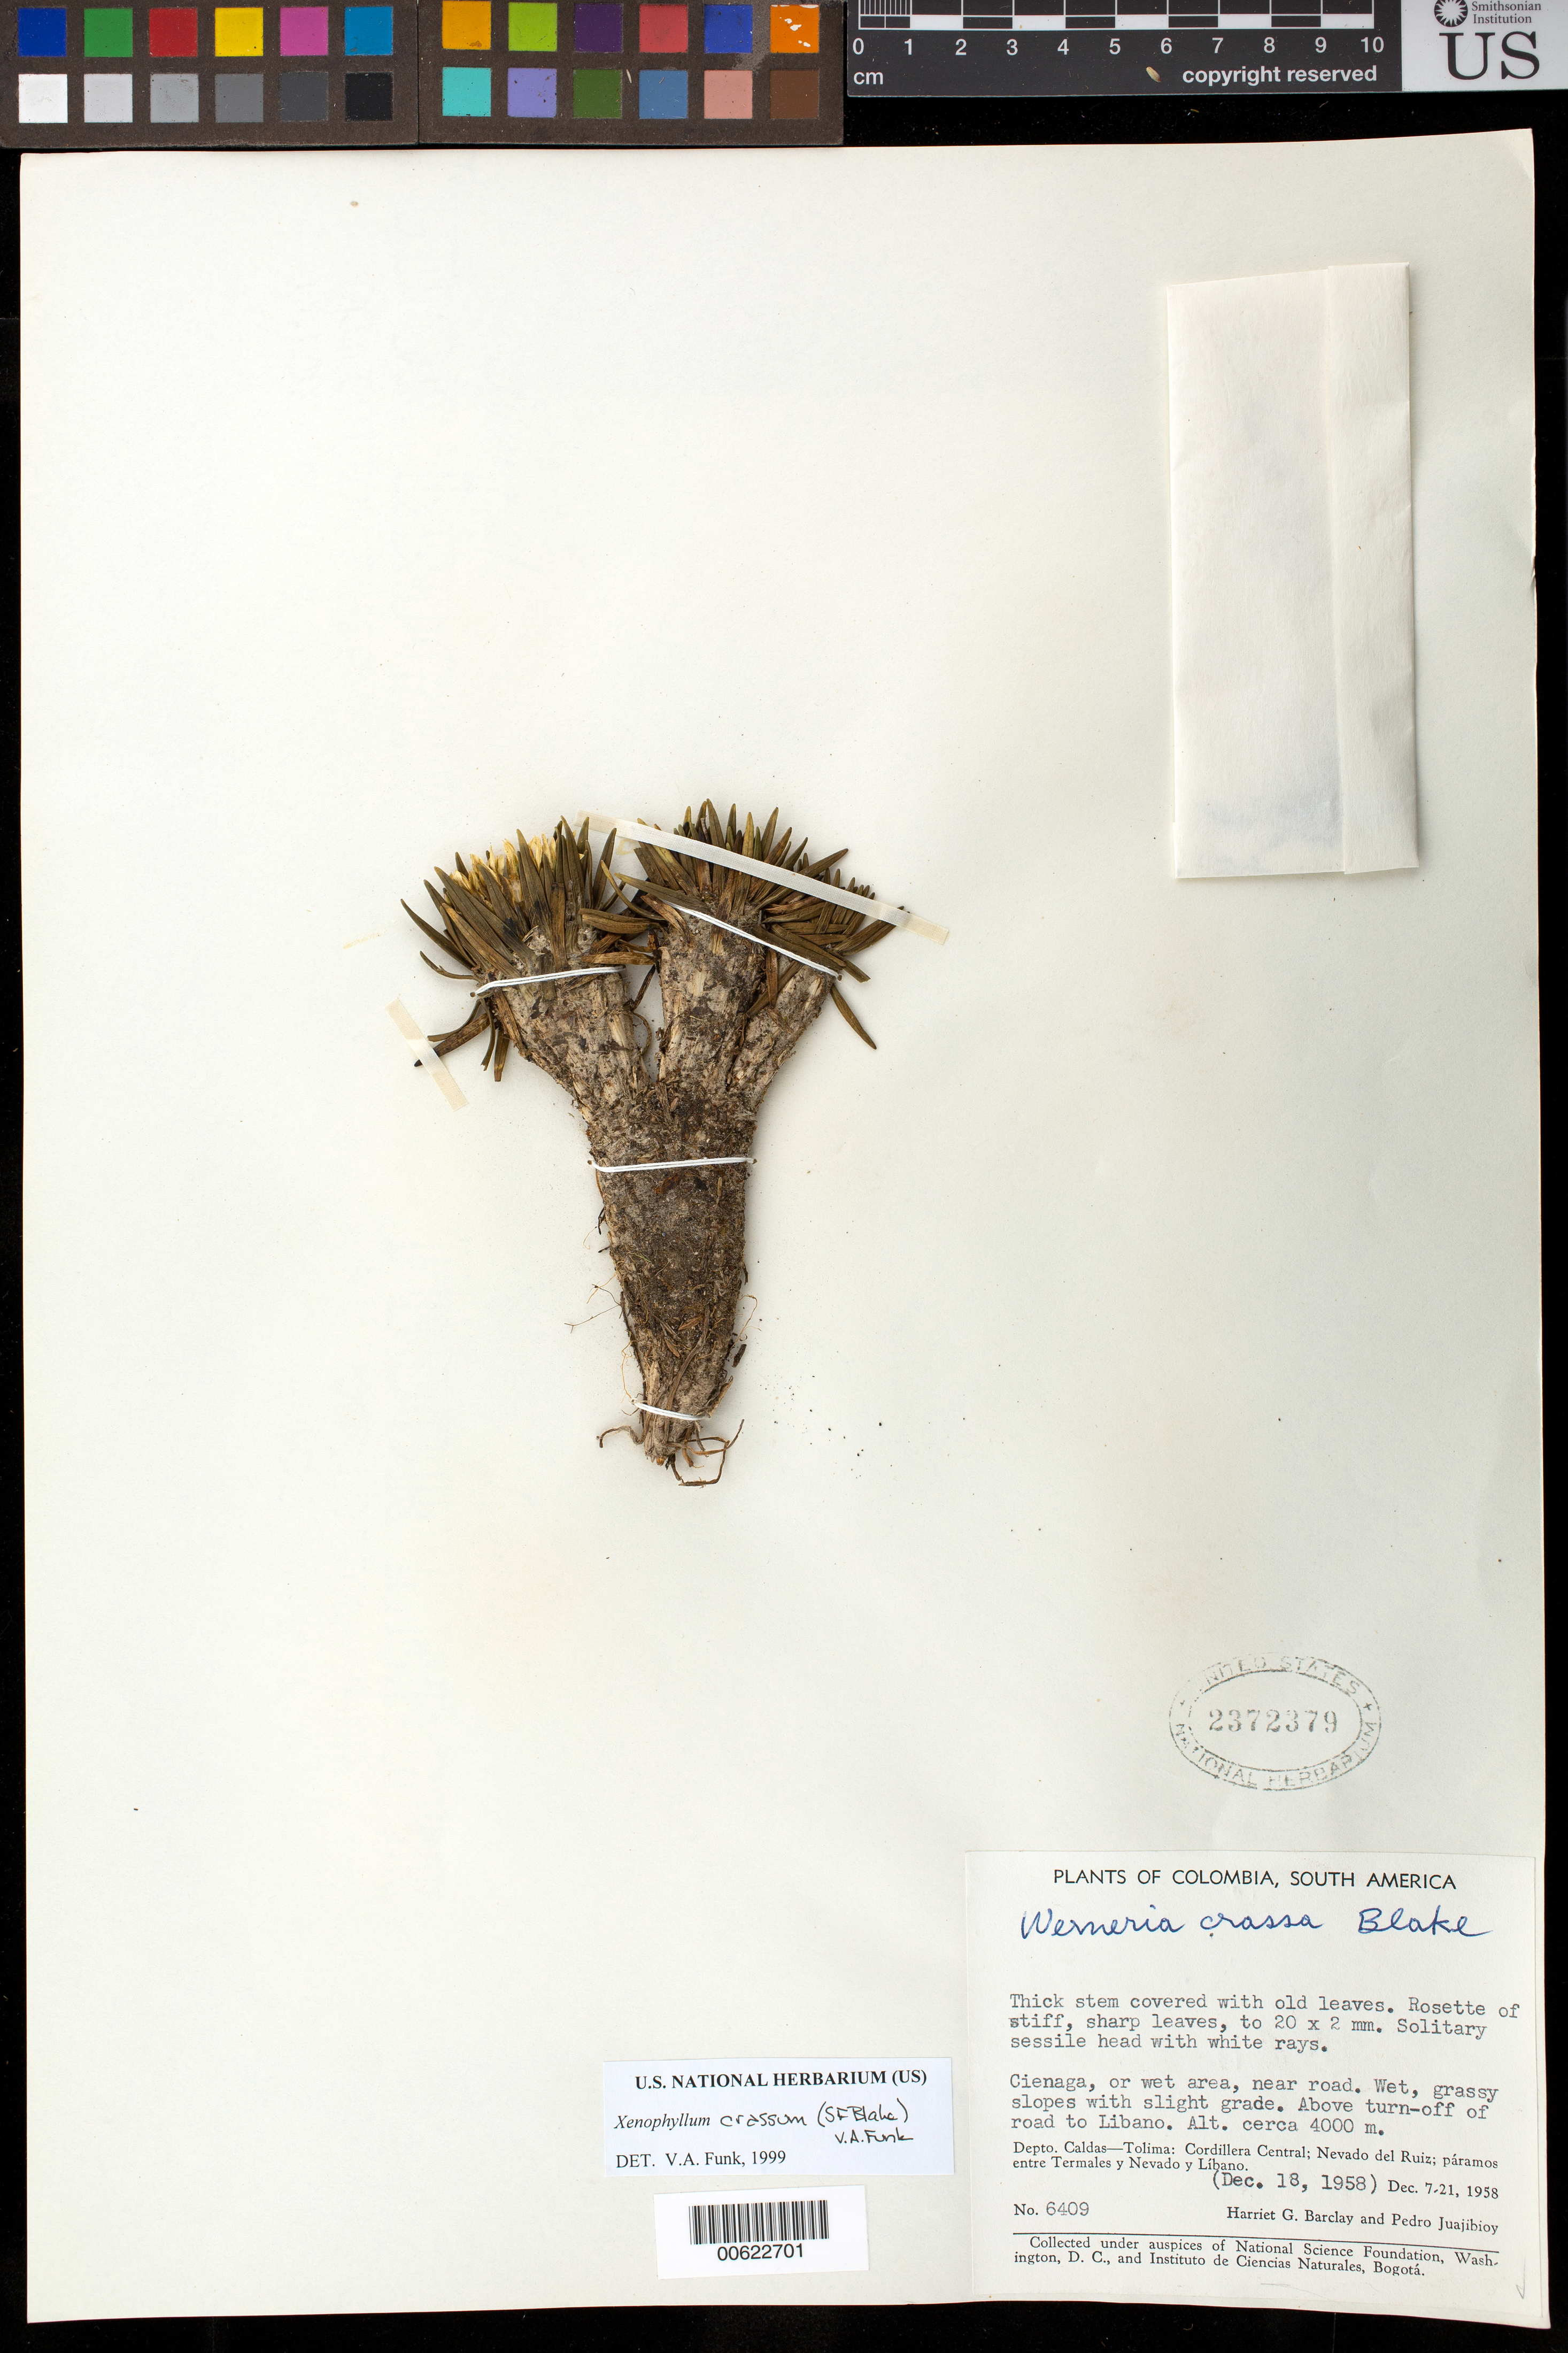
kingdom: Plantae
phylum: Tracheophyta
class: Magnoliopsida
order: Asterales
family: Asteraceae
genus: Xenophyllum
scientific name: Xenophyllum crassum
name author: (S.F. Blake) V.A. Funk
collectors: H. G. Barclay & P. Juajibioy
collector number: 6409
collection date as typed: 18-Dec-58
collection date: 1958-12-18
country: Colombia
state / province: Caldas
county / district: Tolima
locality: Cordillera Central, Nevado del Ruiz, Páramo, entre Termales y Nevado y Libano. Above turnoff of road to Libano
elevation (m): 4000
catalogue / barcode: US 2372379